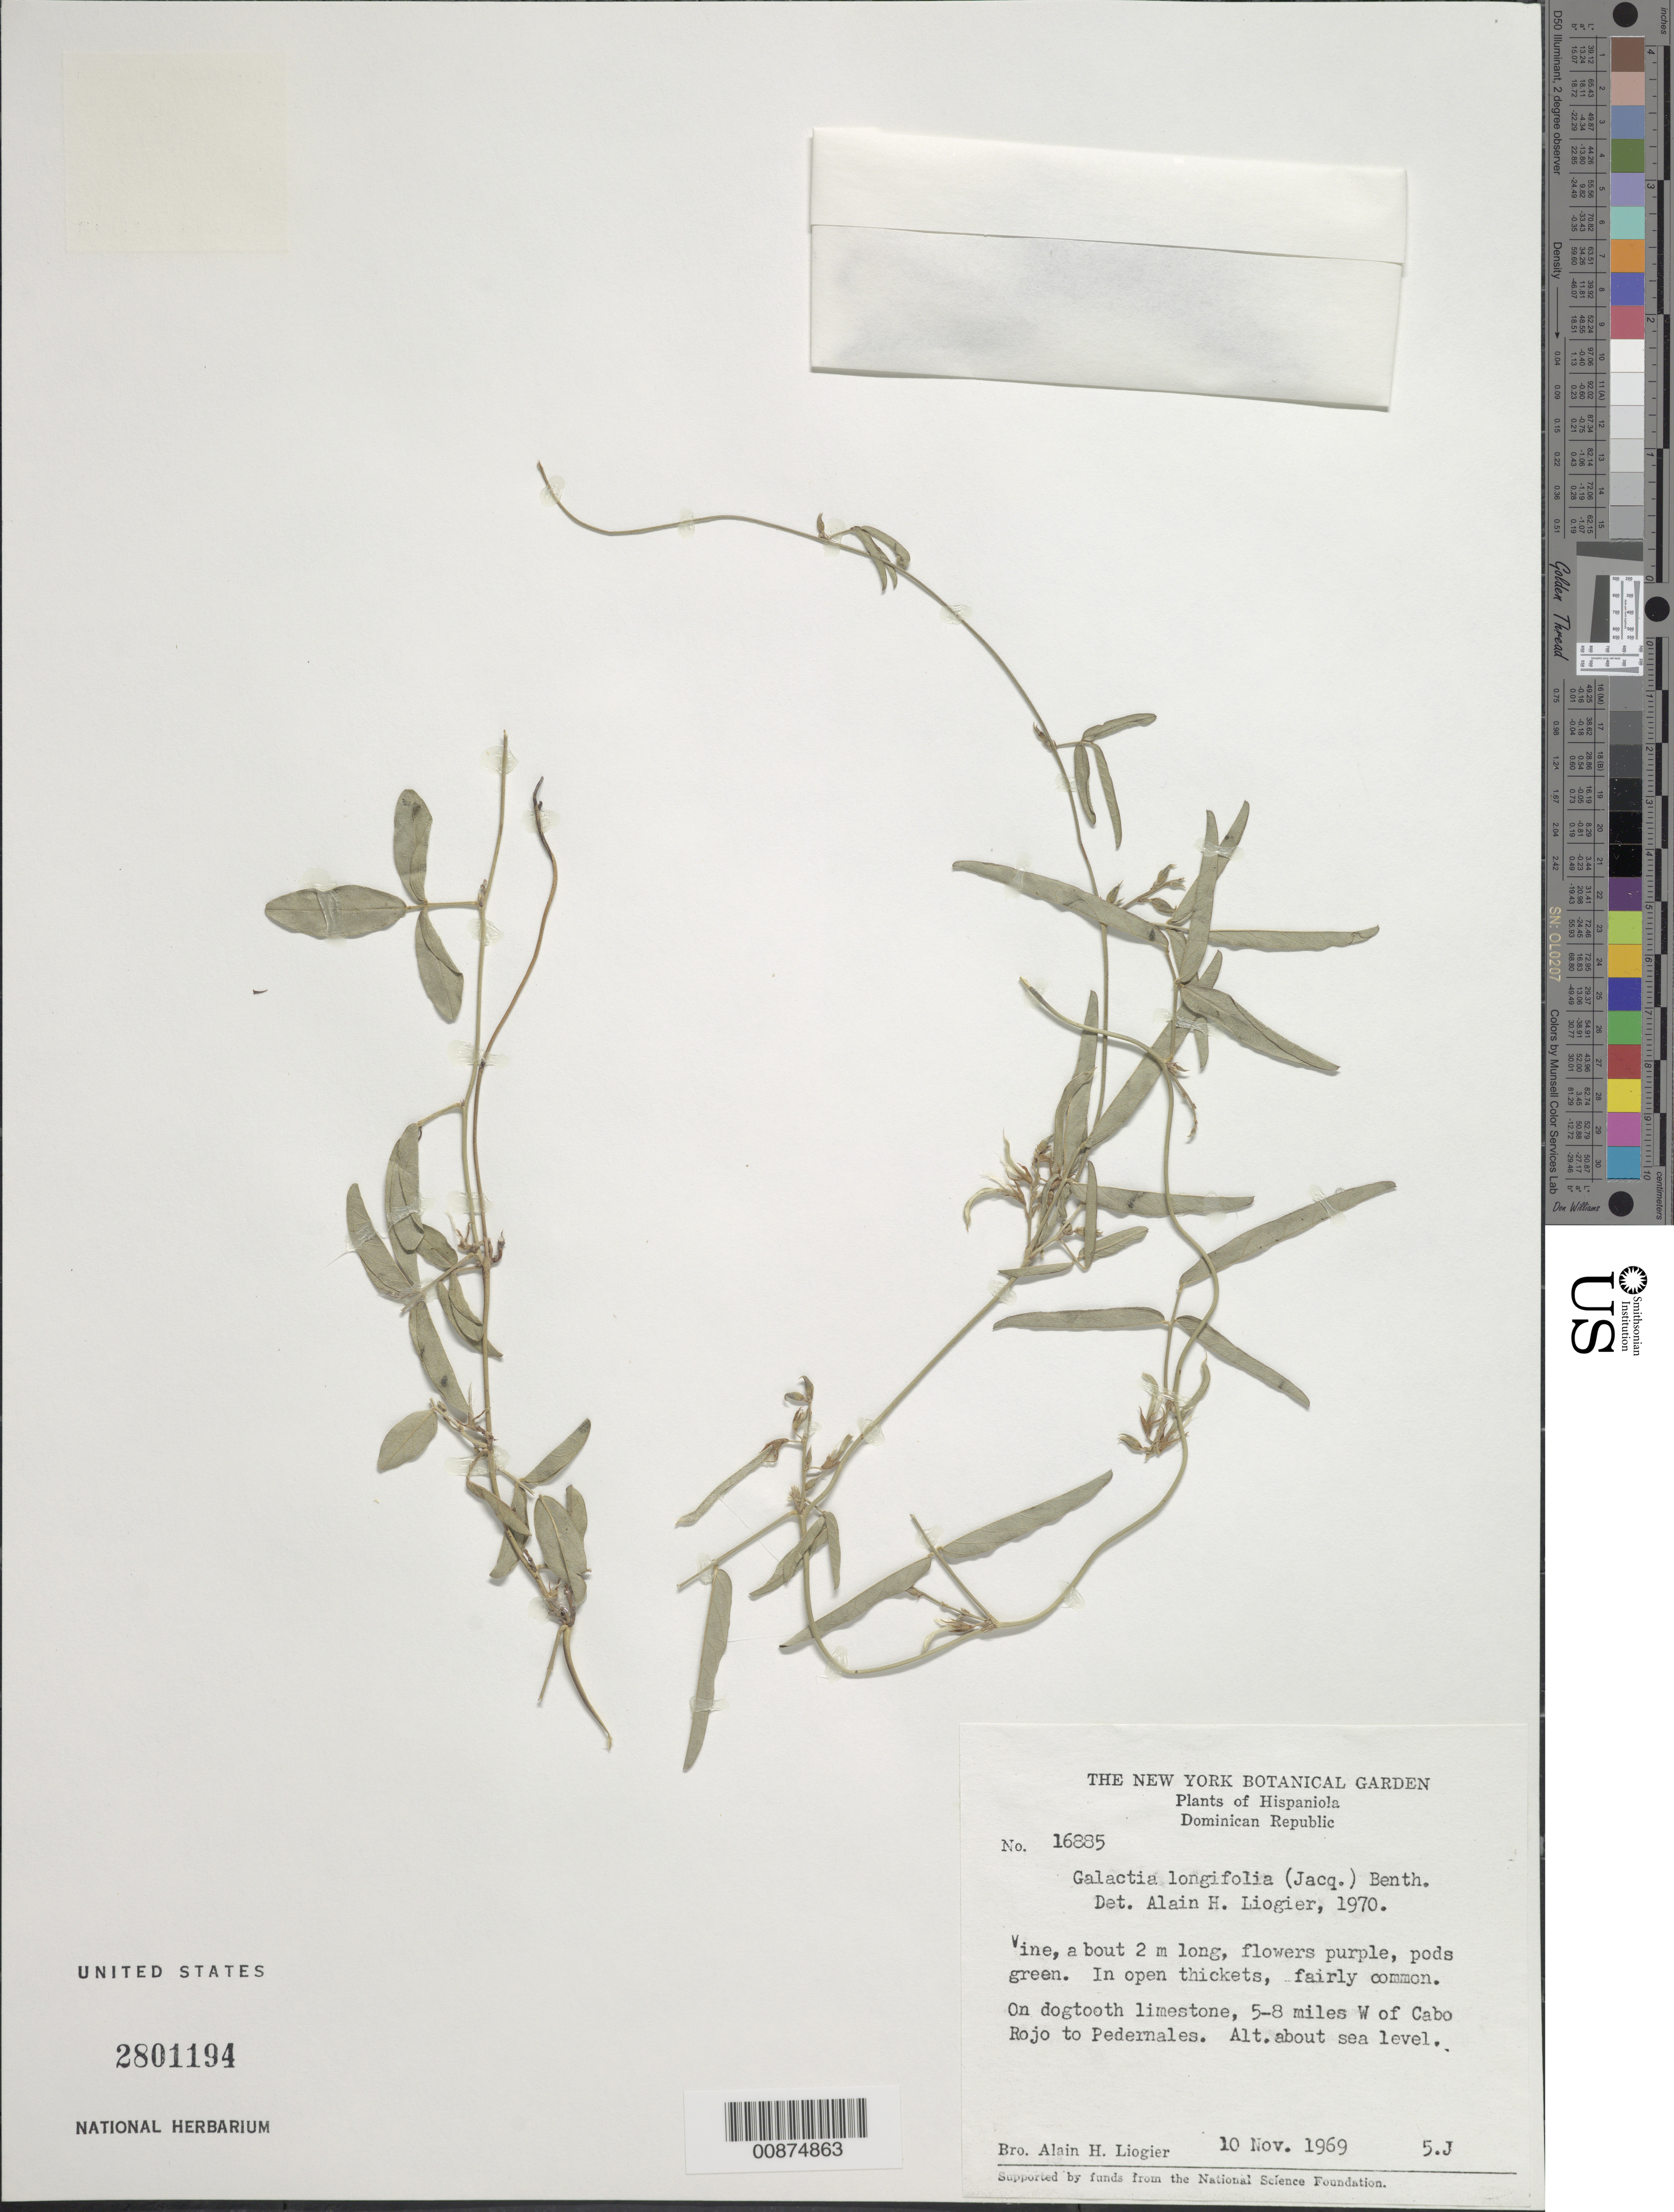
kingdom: Plantae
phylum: Tracheophyta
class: Magnoliopsida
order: Fabales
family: Fabaceae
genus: Galactia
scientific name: Galactia longifolia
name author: (Jacq.) Benth.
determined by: Liogier, Alain H.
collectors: A. H. Liogier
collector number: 16885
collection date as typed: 10 Nov 1969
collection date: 1969-11-10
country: Dominican Republic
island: Hispaniola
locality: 5-8 miles W of Cabo Rojo to Pedernales.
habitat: In open thickets, on dogtooth limestone.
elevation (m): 0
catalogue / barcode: US 2801194